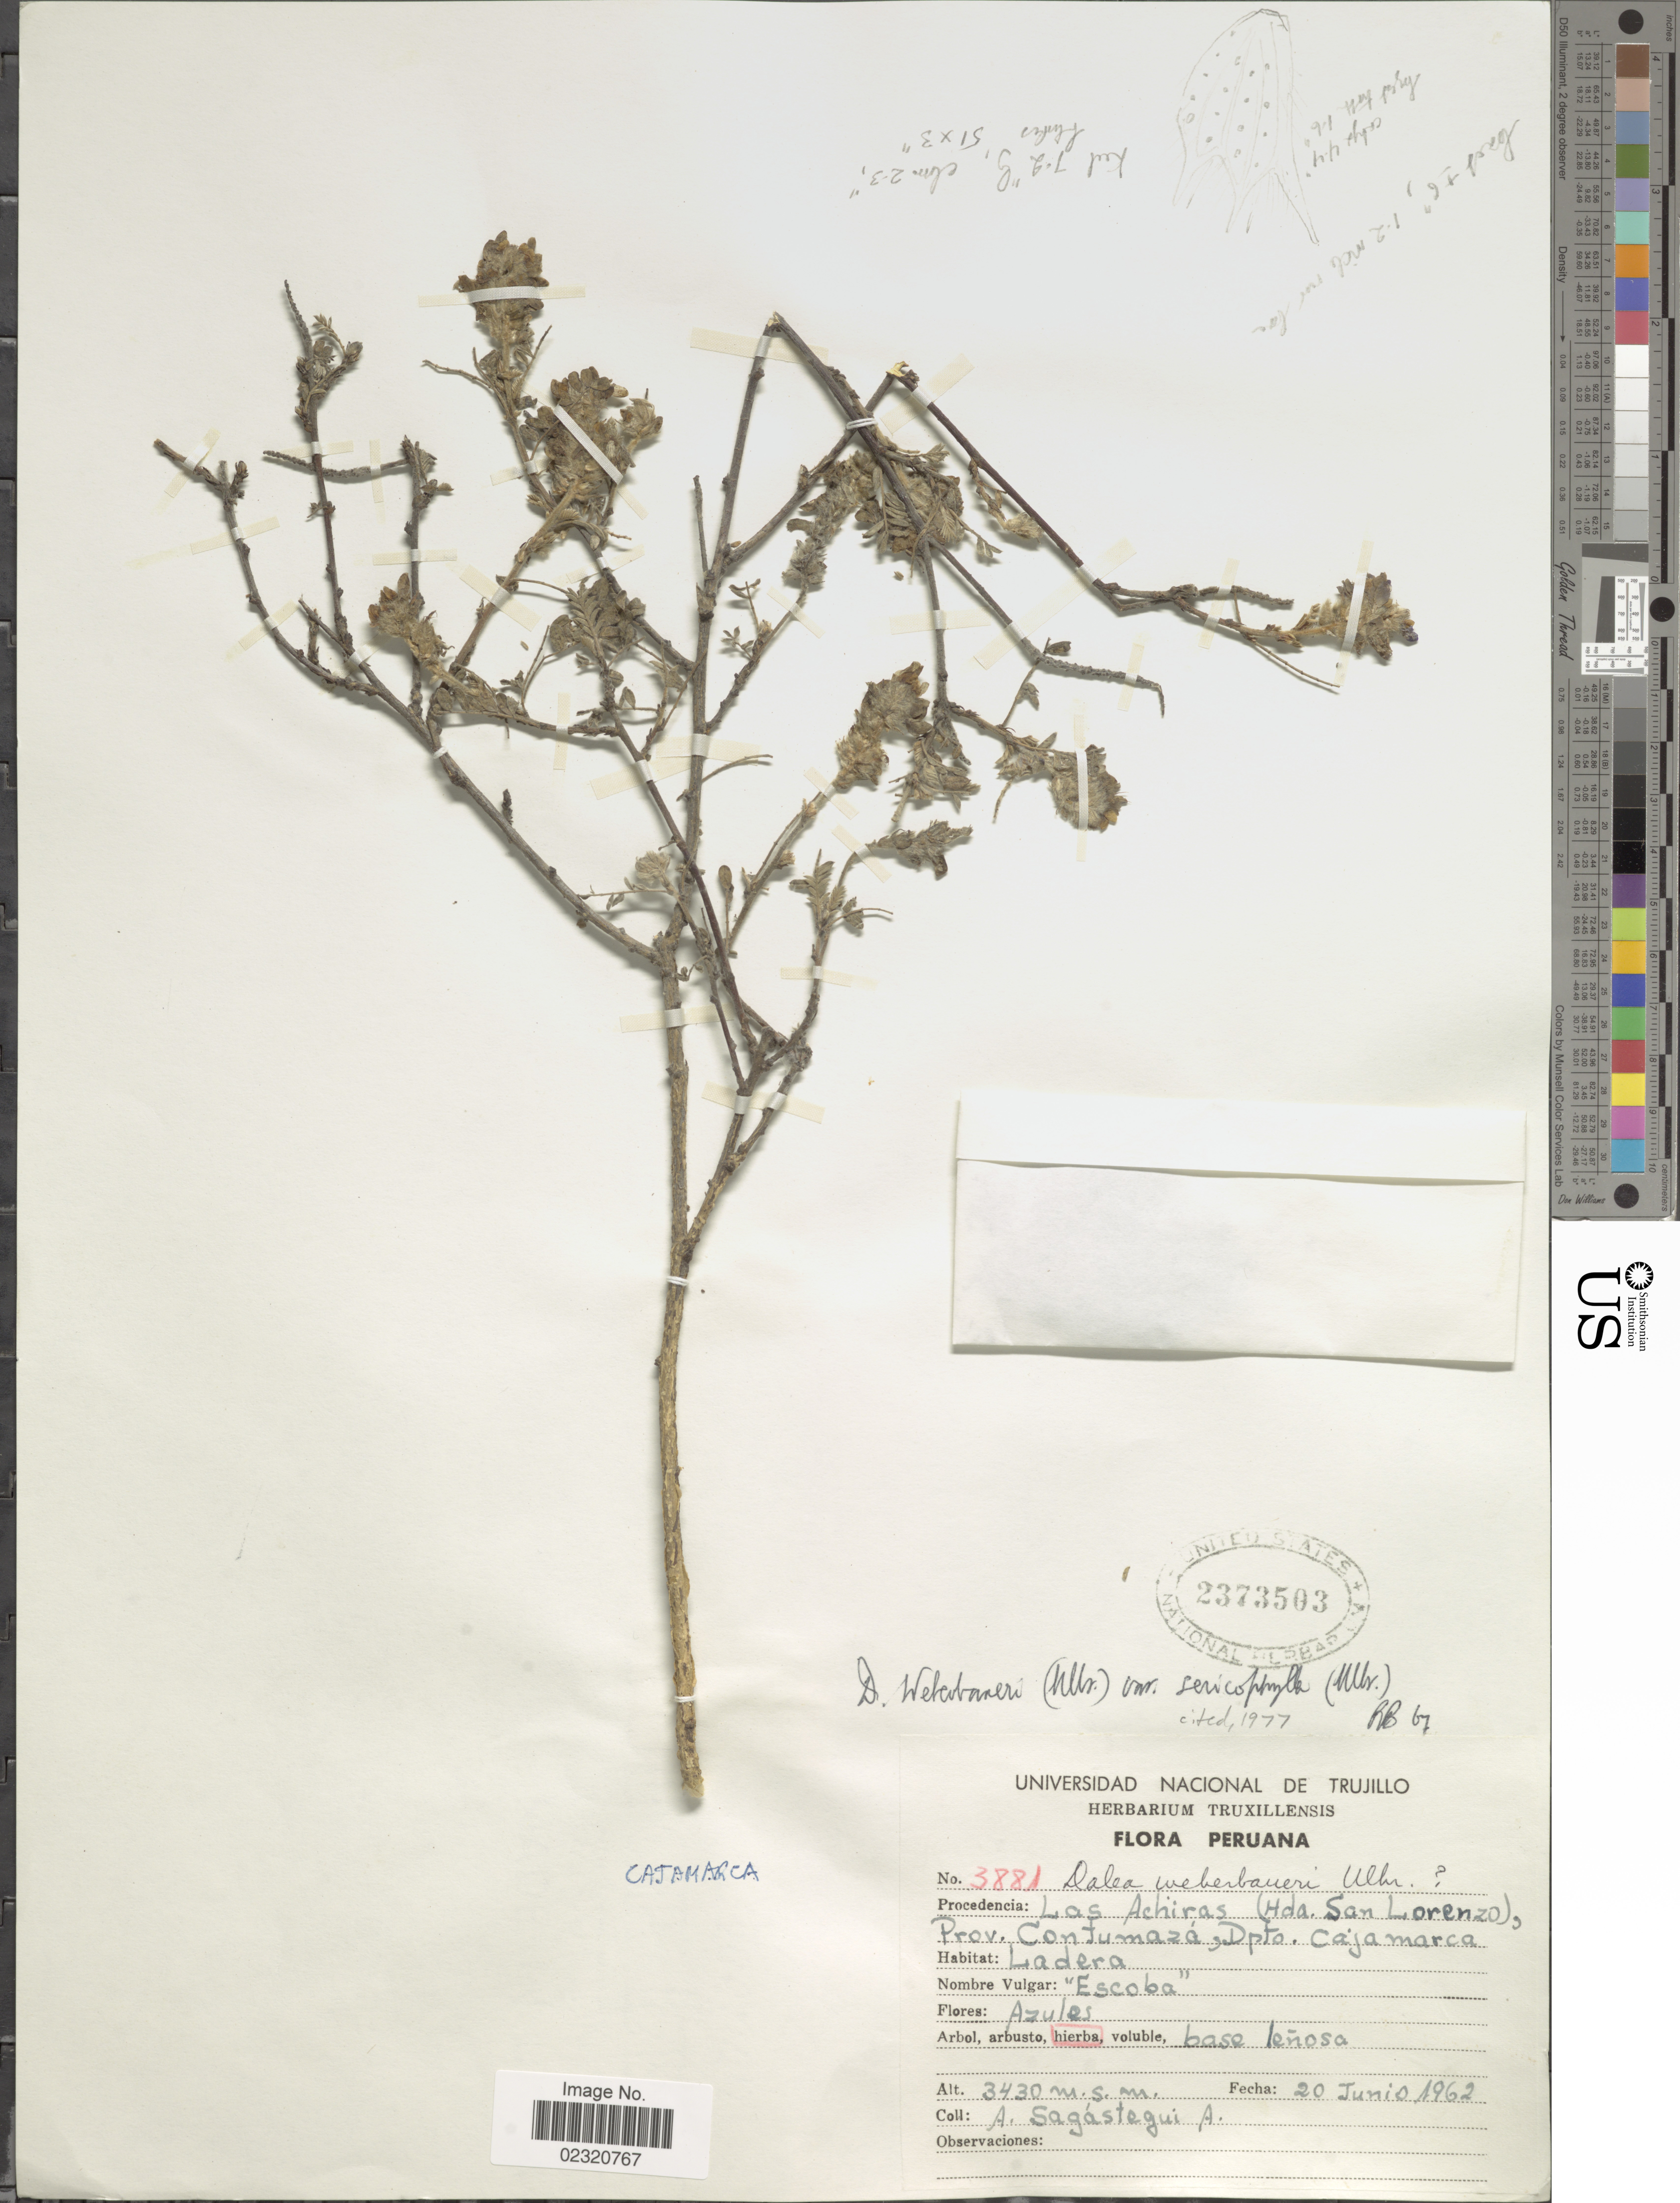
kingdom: Plantae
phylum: Tracheophyta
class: Magnoliopsida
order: Fabales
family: Fabaceae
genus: Dalea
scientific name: Dalea weberbaueri var. sericophylla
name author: (Ulbr.) Barneby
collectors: A. Sagástegui A.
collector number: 3881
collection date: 1962-06-20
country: Peru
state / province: Cajamarca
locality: Las Achiras (Hda. San Lorenzo), Prov. Contumaza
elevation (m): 3430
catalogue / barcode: US 2373503